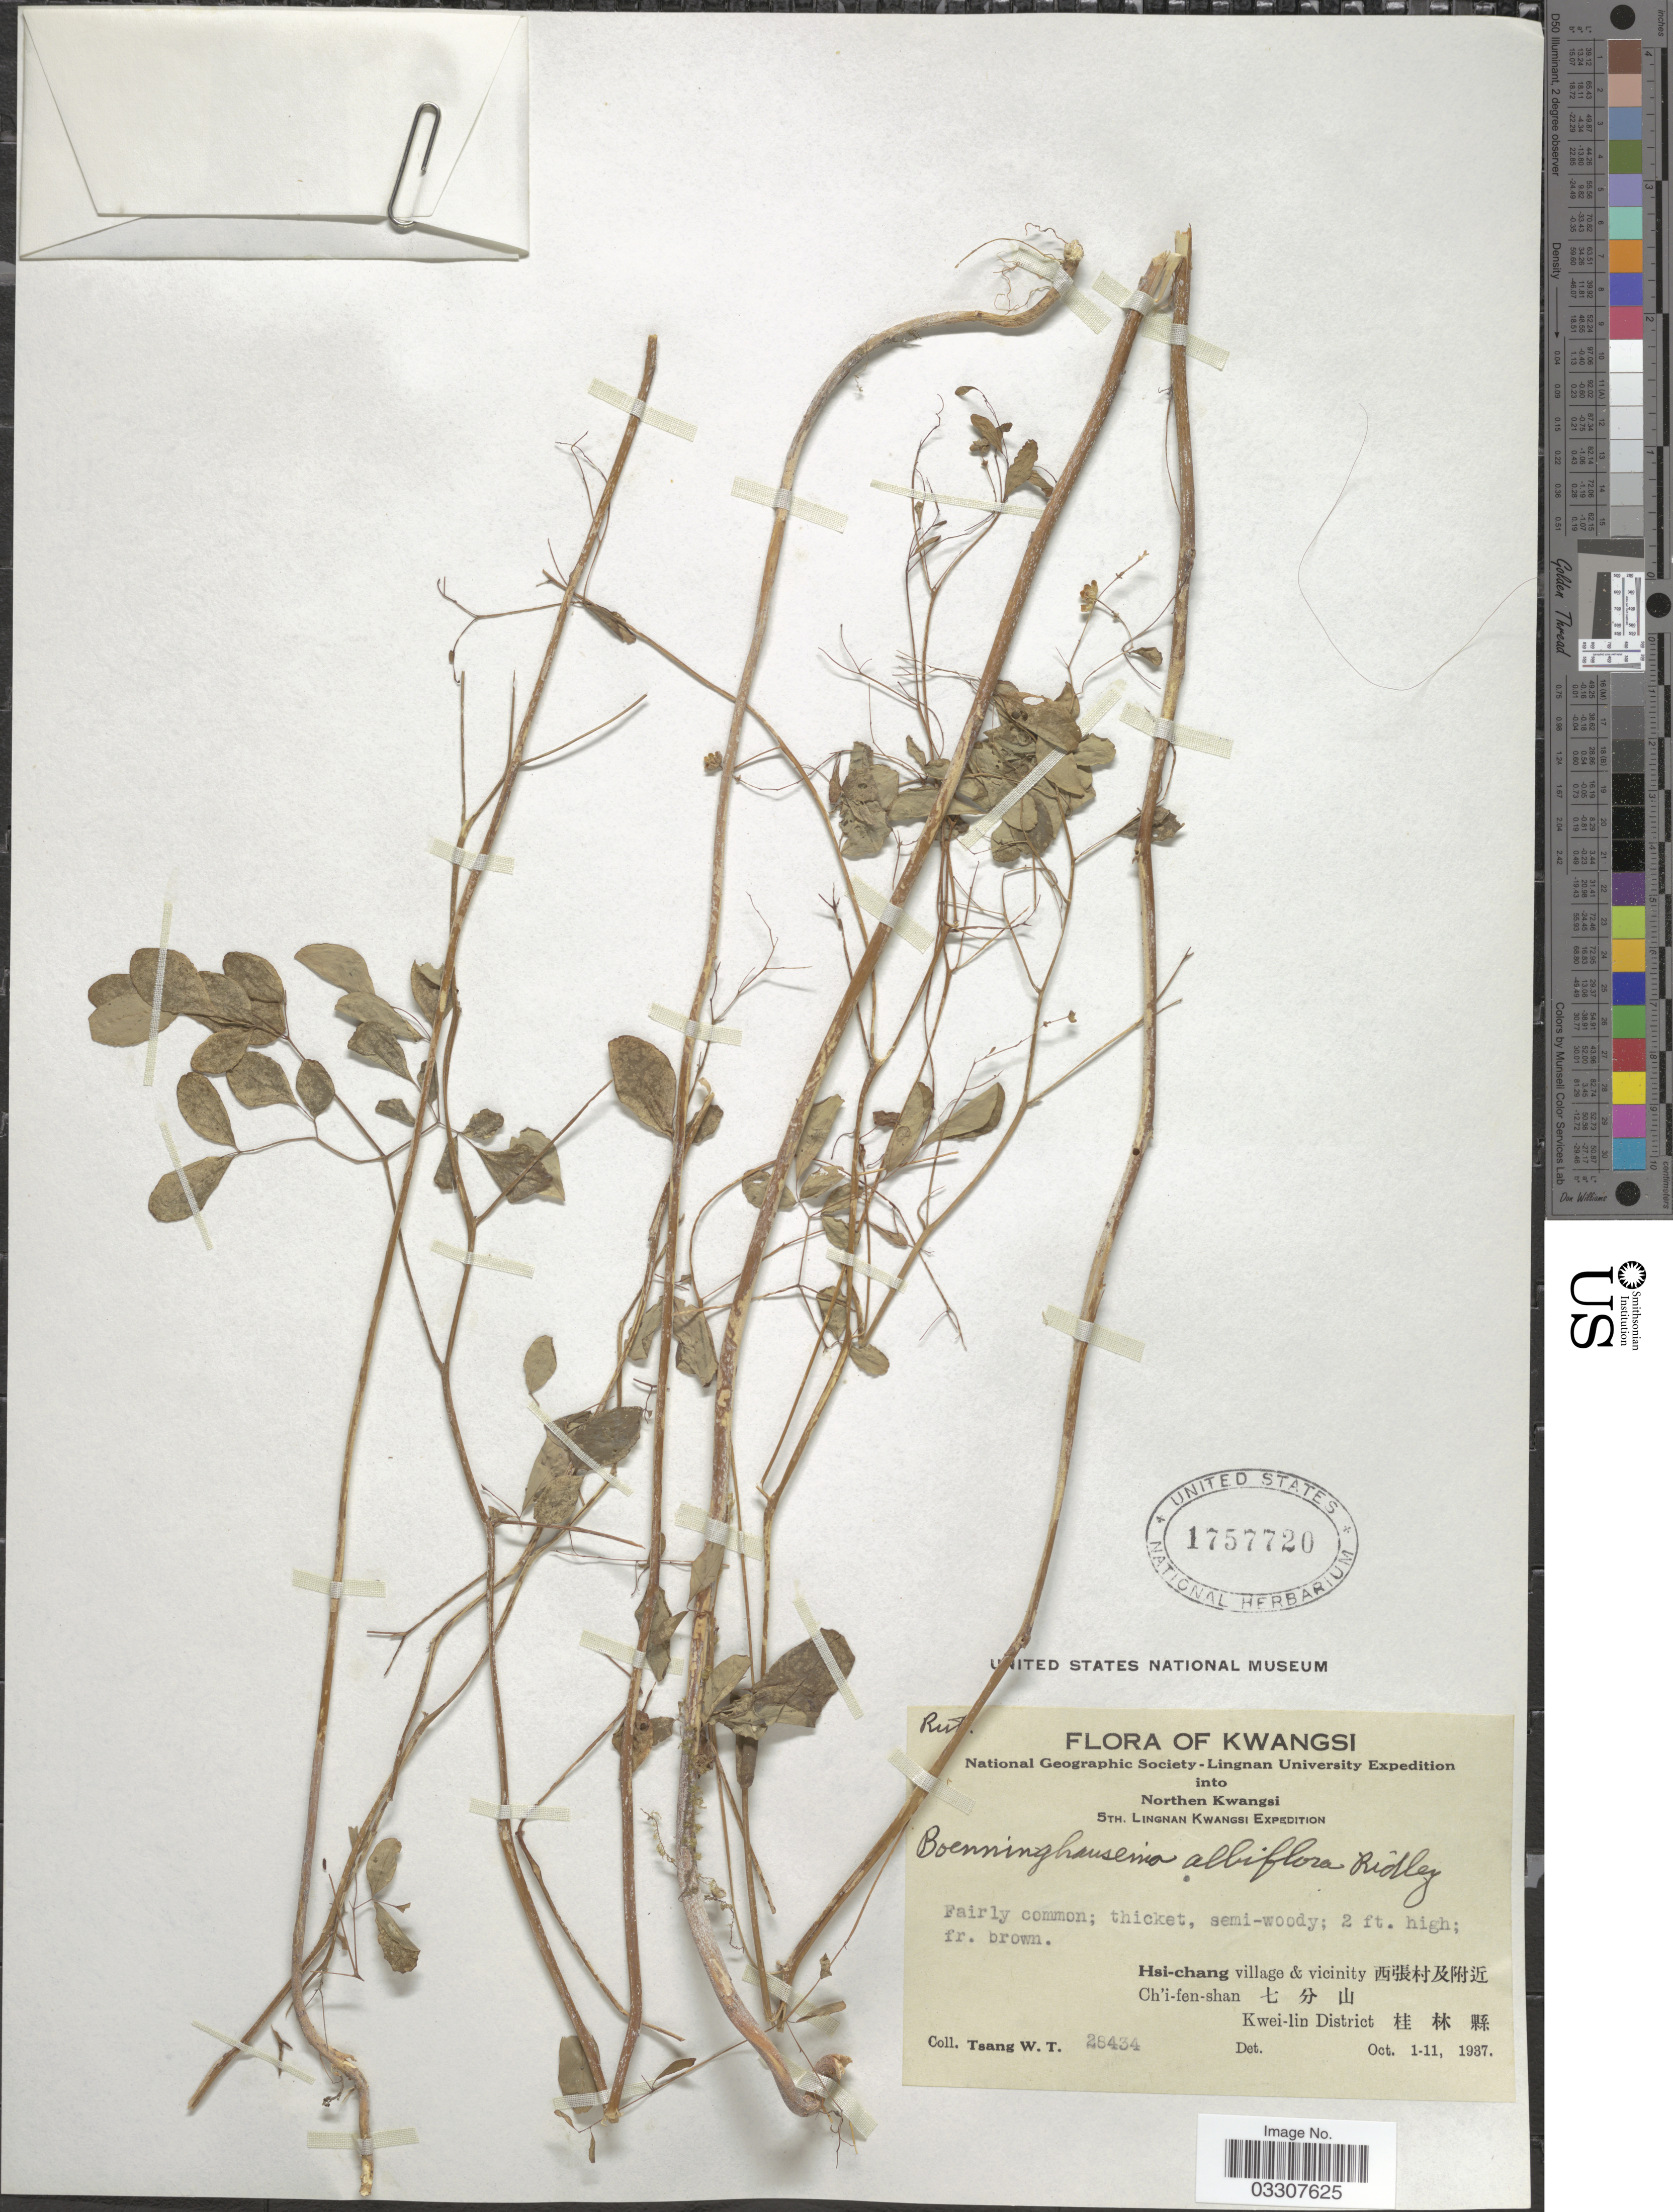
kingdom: Plantae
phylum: Tracheophyta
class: Magnoliopsida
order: Sapindales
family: Rutaceae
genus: Boenninghausenia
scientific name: Boenninghausenia albiflora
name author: (Hook.) Meisn.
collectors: W. T. Tsang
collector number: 28434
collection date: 1937-10-01/1937-10-11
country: China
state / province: Guangxi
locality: Kwangsi, Northern Kwangsi. Hsi-chang village & vicinity X, Ch'i-fen-shan X, Kwei-lin District X.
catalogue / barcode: US 1757720